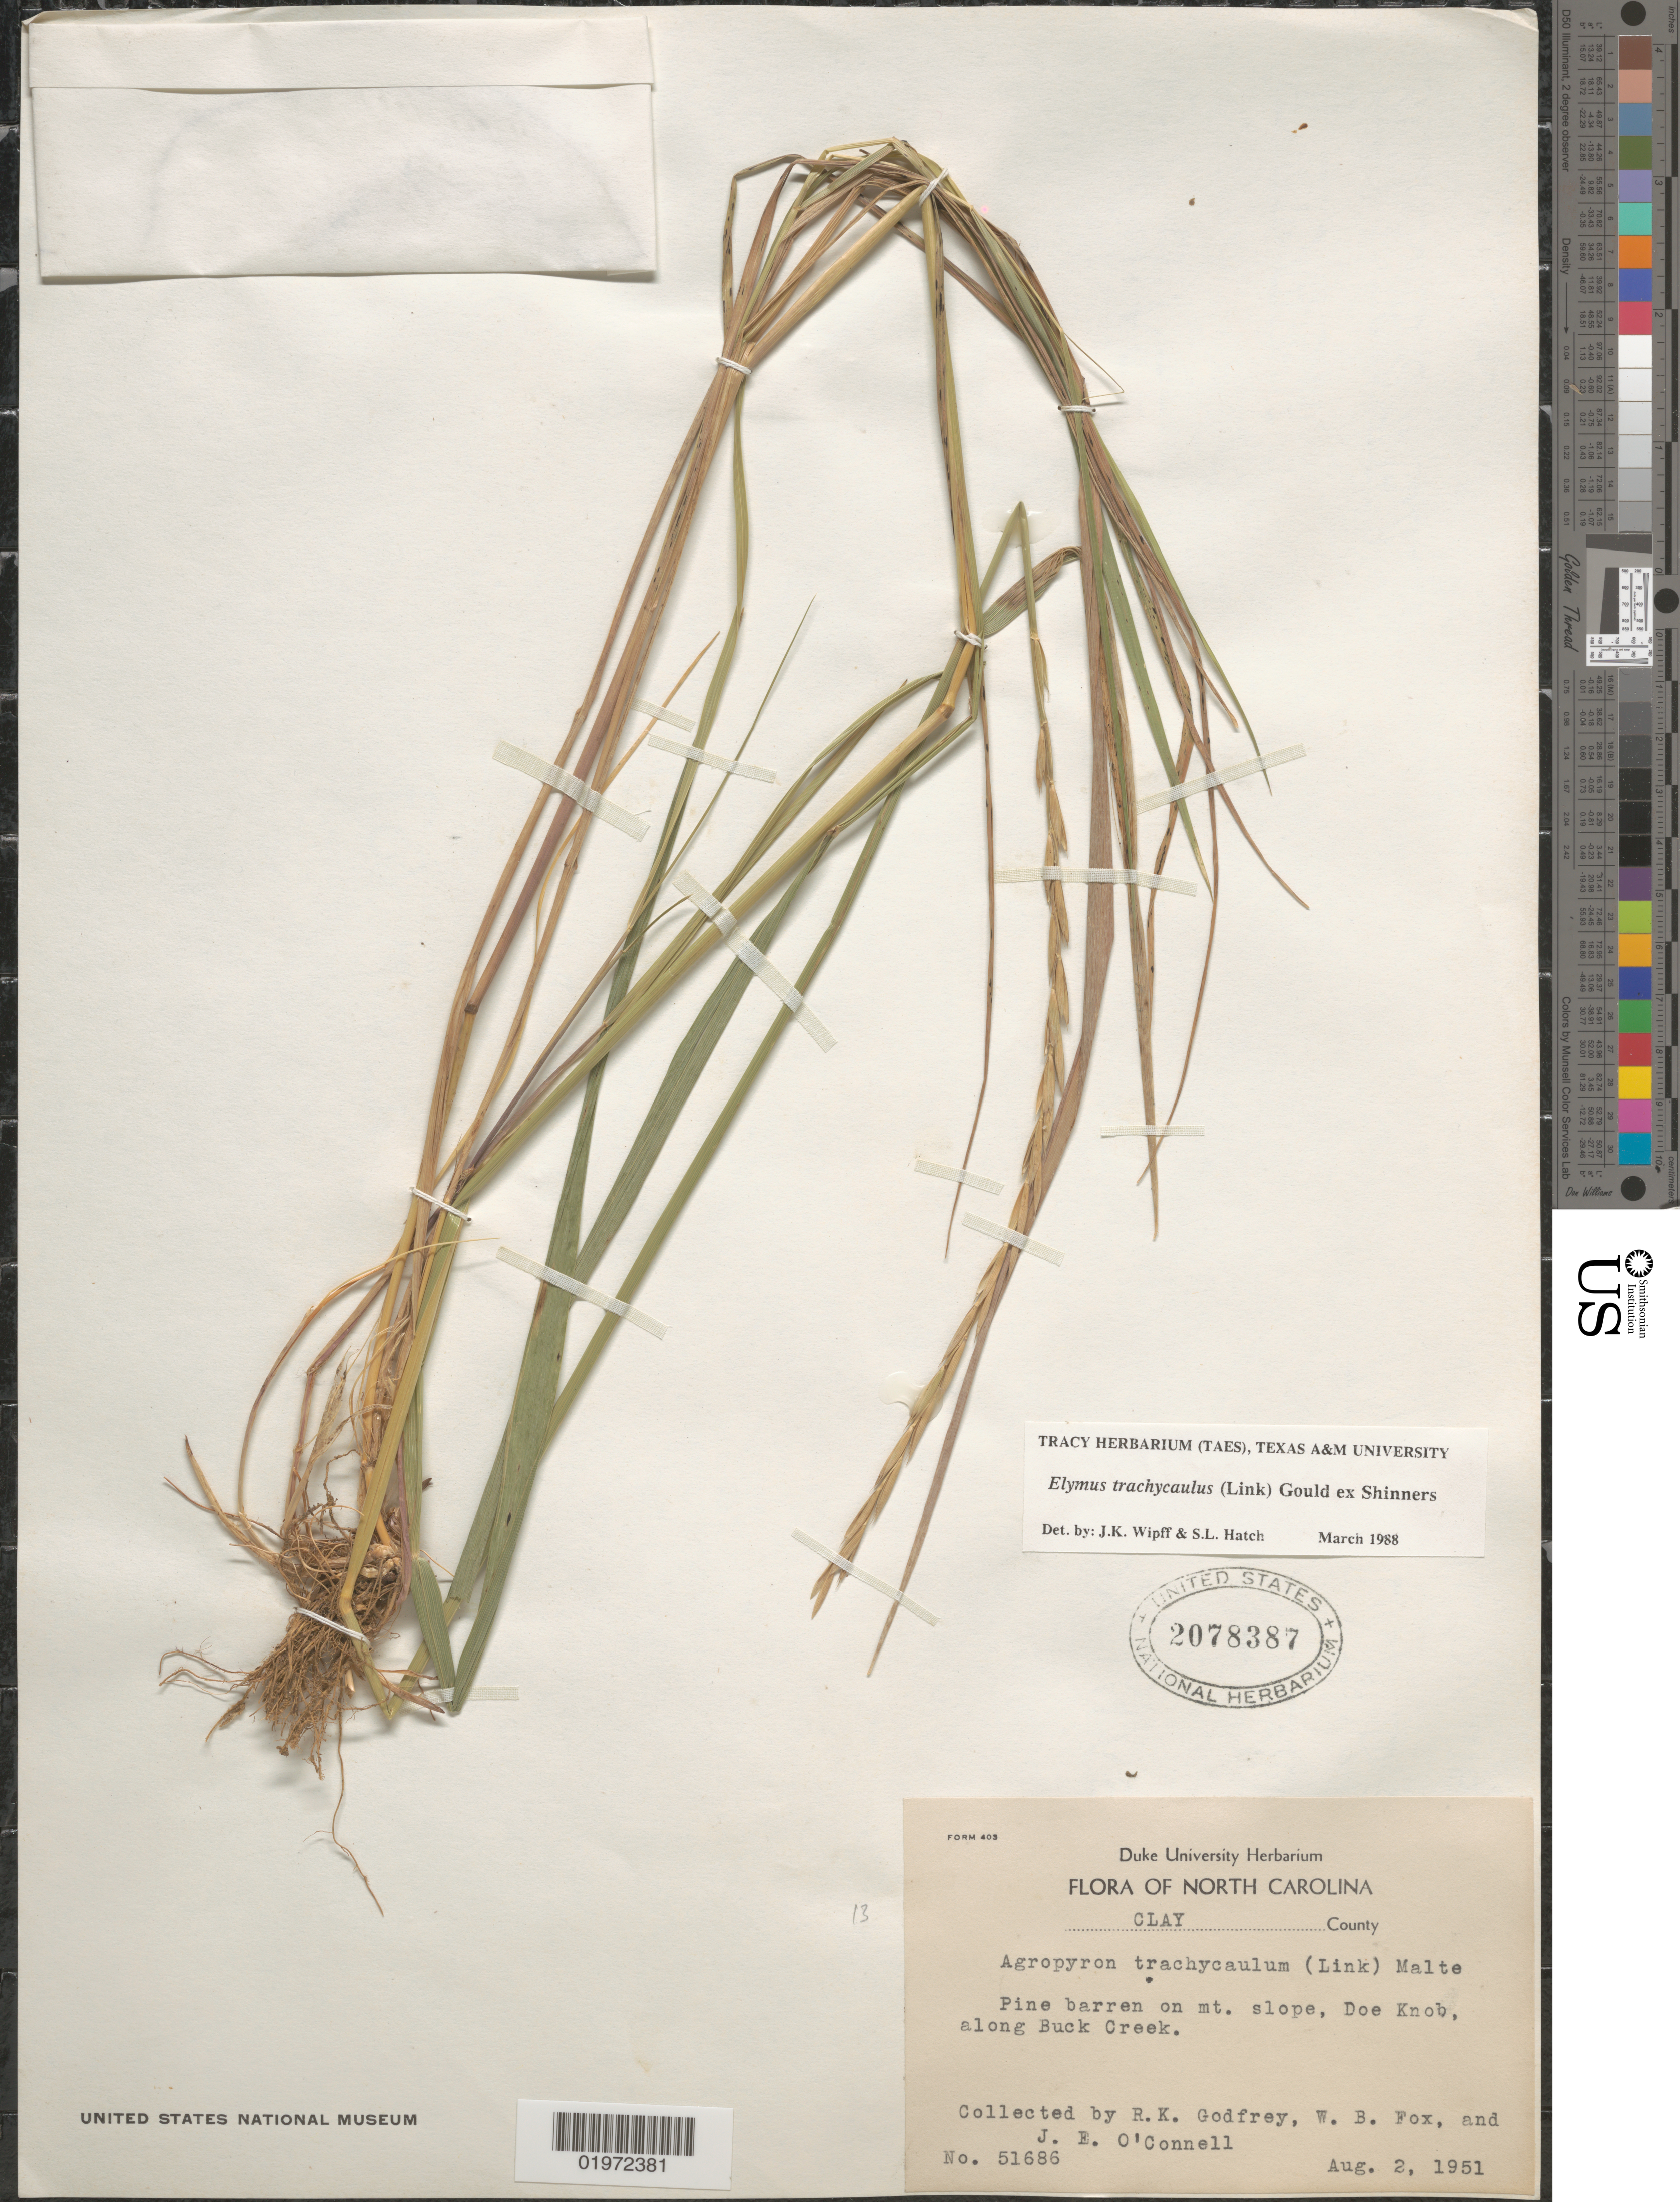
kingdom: Plantae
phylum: Tracheophyta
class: Liliopsida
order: Poales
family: Poaceae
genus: Elymus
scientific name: Elymus trachycaulus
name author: (Link) Gould ex Shinners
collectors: R. K. Godfrey, W. B. Fox & J. O'Connell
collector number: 51686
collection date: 1951-08-02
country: United States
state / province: North Carolina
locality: Clay County. Pine barren on mt. slope, Doe Knob, along Buck Creek.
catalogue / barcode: US 2078387